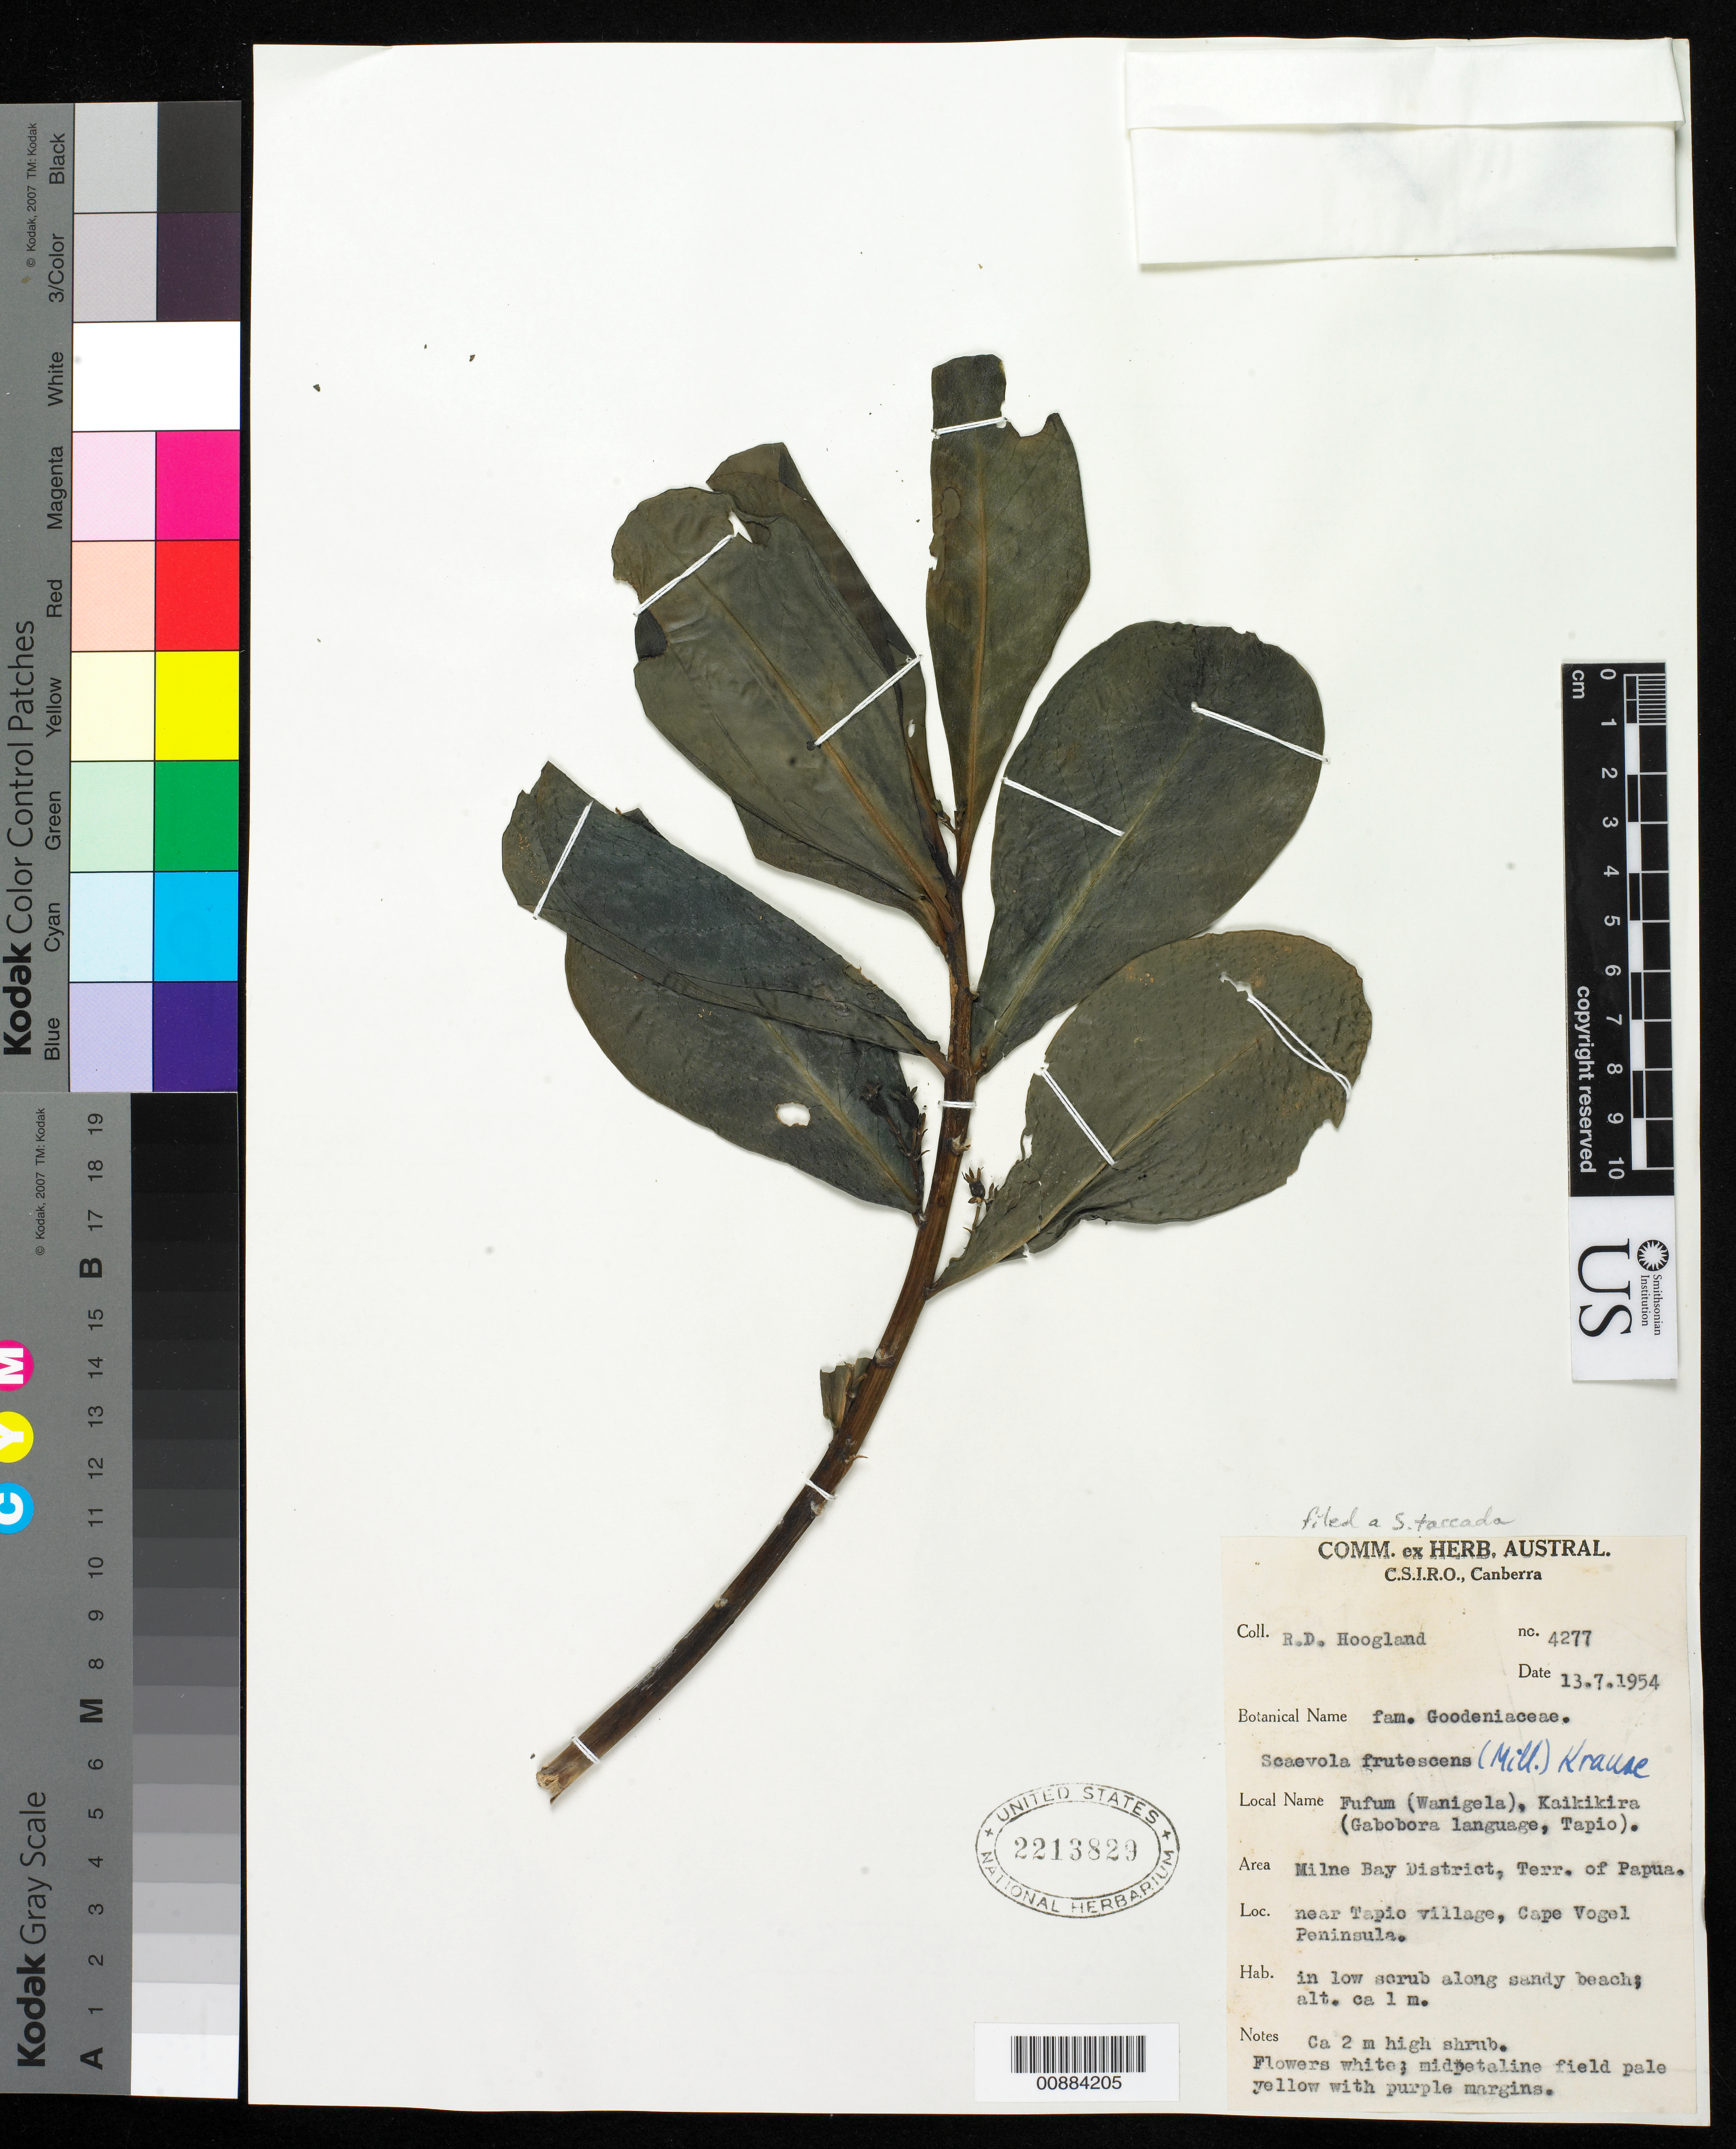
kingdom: Plantae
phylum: Tracheophyta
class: Magnoliopsida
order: Asterales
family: Goodeniaceae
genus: Scaevola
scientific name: Scaevola taccada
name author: (Gaertn.) Roxb.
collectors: R. D. Hoogland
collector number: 4277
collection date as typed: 13 Jul 1954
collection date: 1954-07-13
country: Papua New Guinea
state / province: Milne Bay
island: Kassam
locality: Cape Vogel Peninsula, near Tapio village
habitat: low scrub along sandy beach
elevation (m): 1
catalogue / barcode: US 2213829